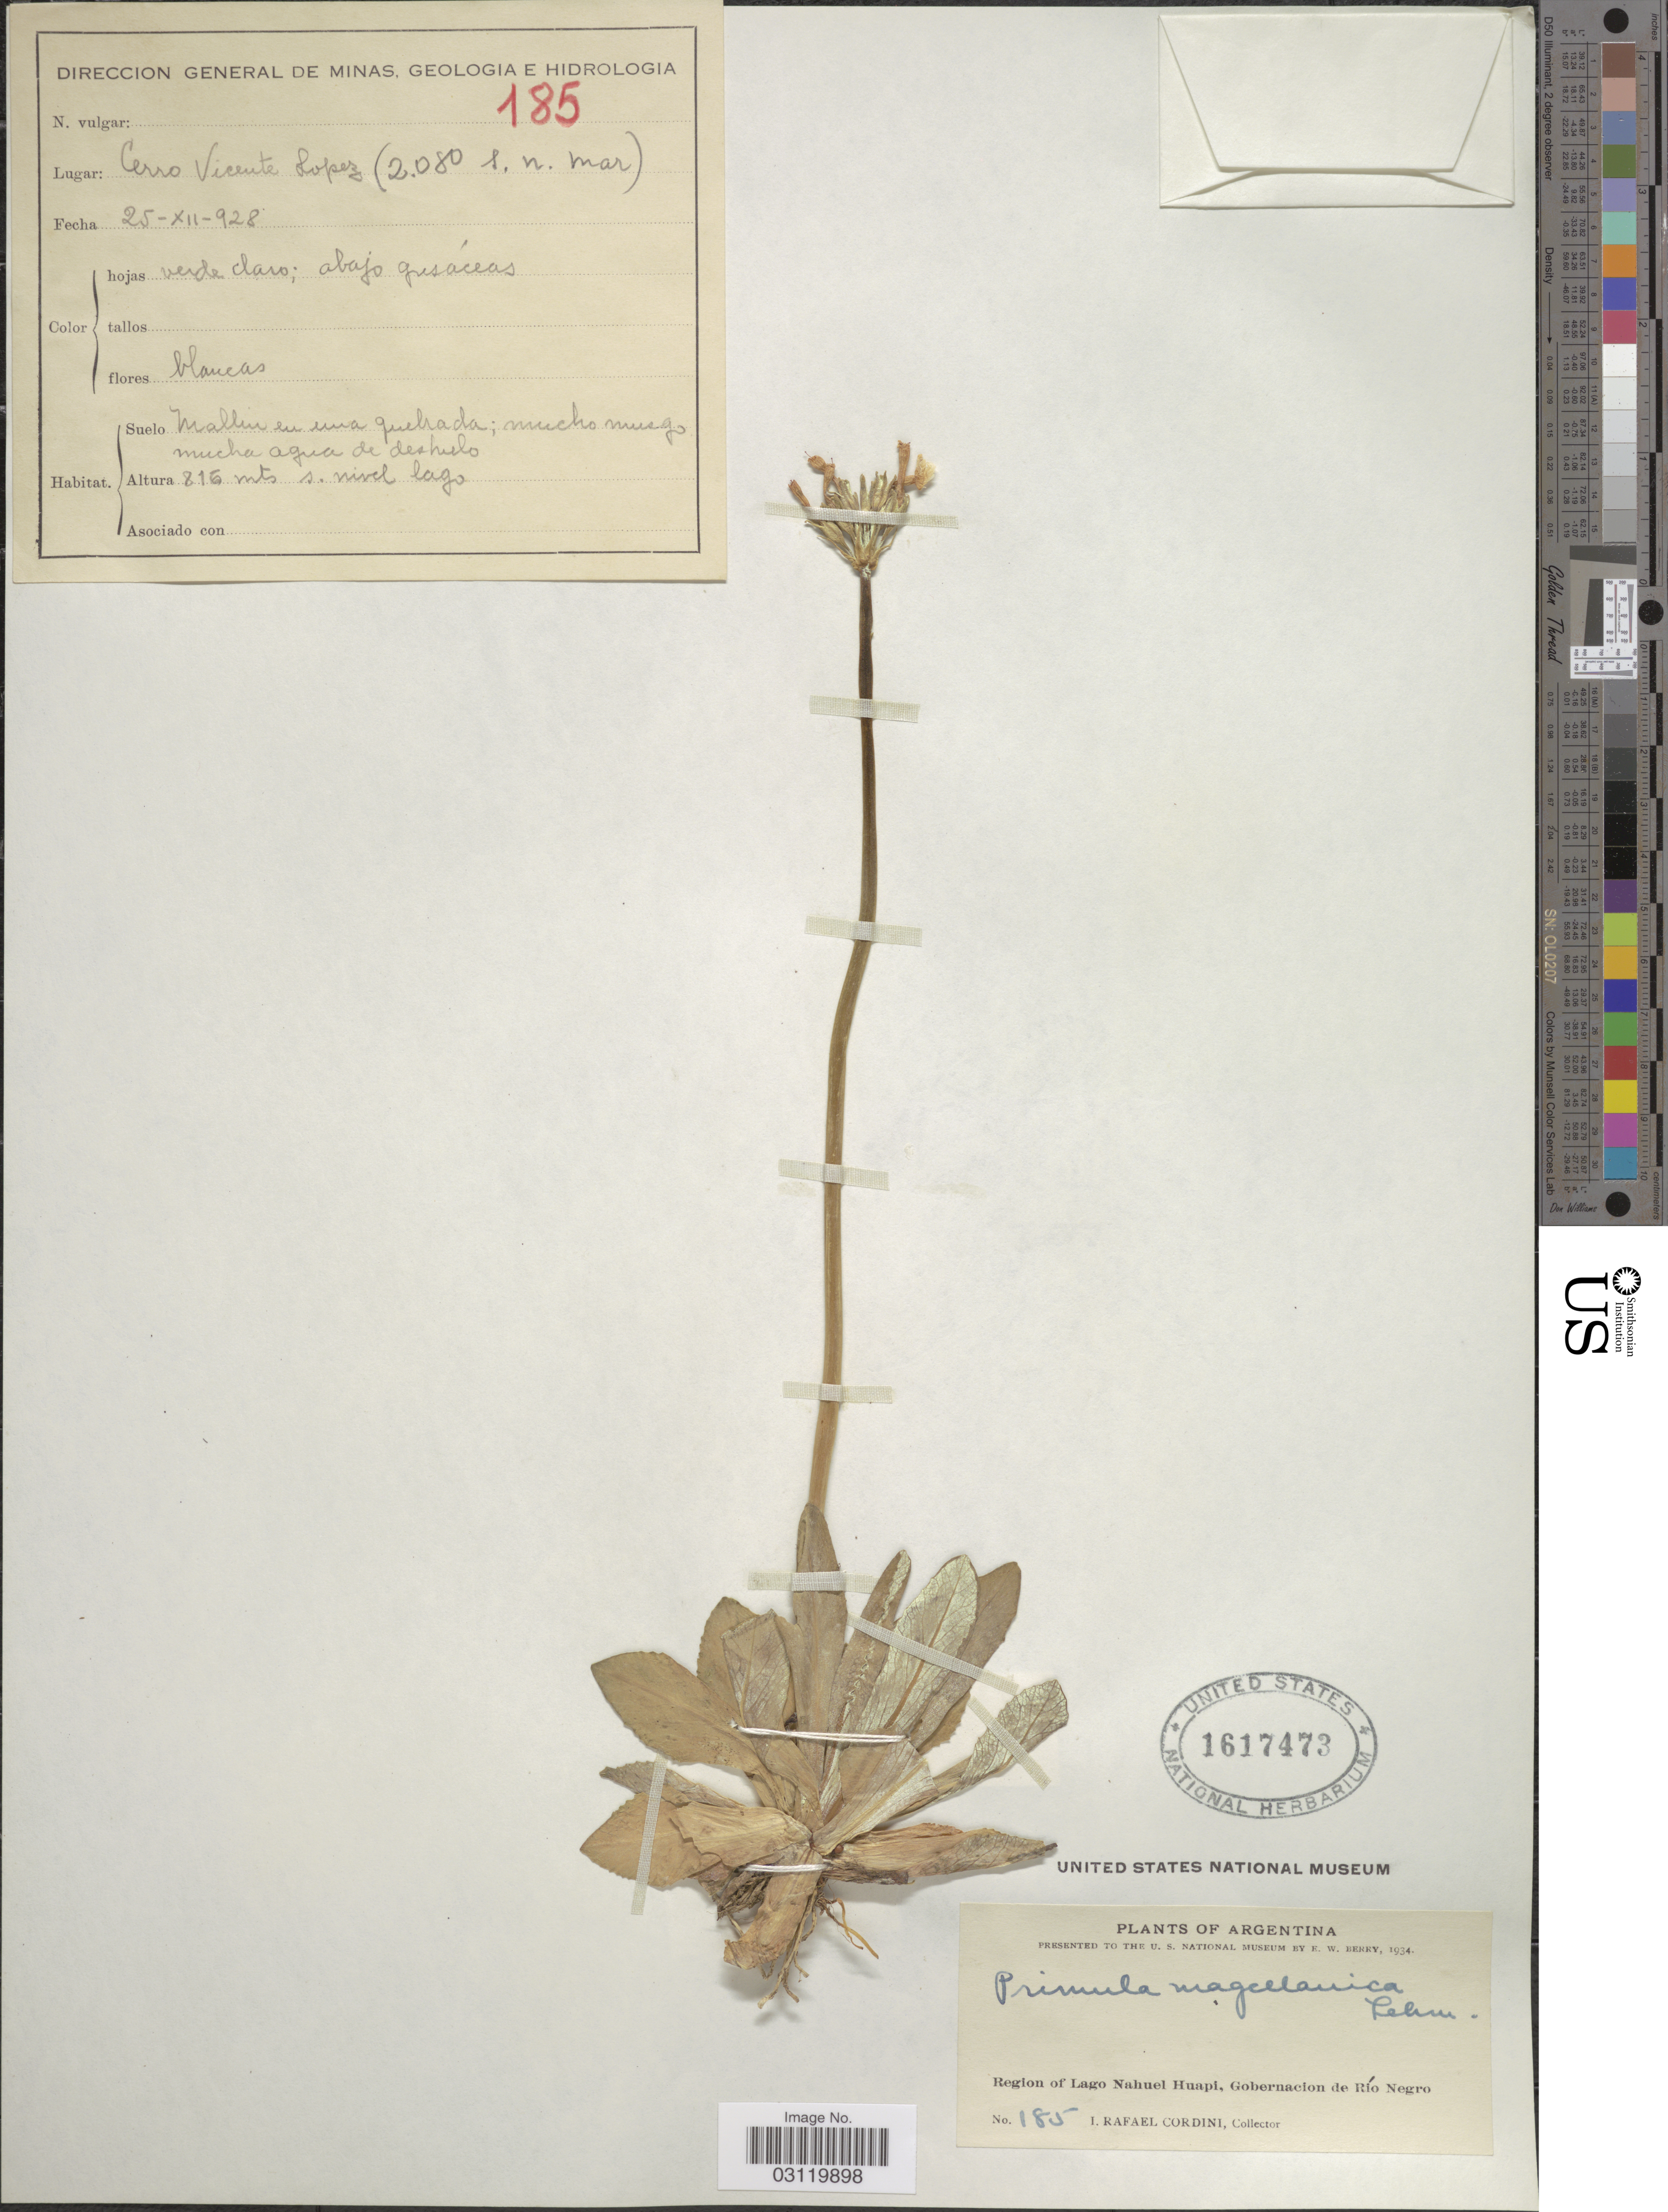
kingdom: Plantae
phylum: Tracheophyta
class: Magnoliopsida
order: Ericales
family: Primulaceae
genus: Primula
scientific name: Primula magellanica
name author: Lehm.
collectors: I. Cordini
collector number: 2080 ?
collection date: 1928-12-25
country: Argentina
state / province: Rio Negro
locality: Region of Lago Nahuel Huapi, Gobernacion de Río Negro. Cerro Vicente Lopez.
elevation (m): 816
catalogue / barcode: US 1617473